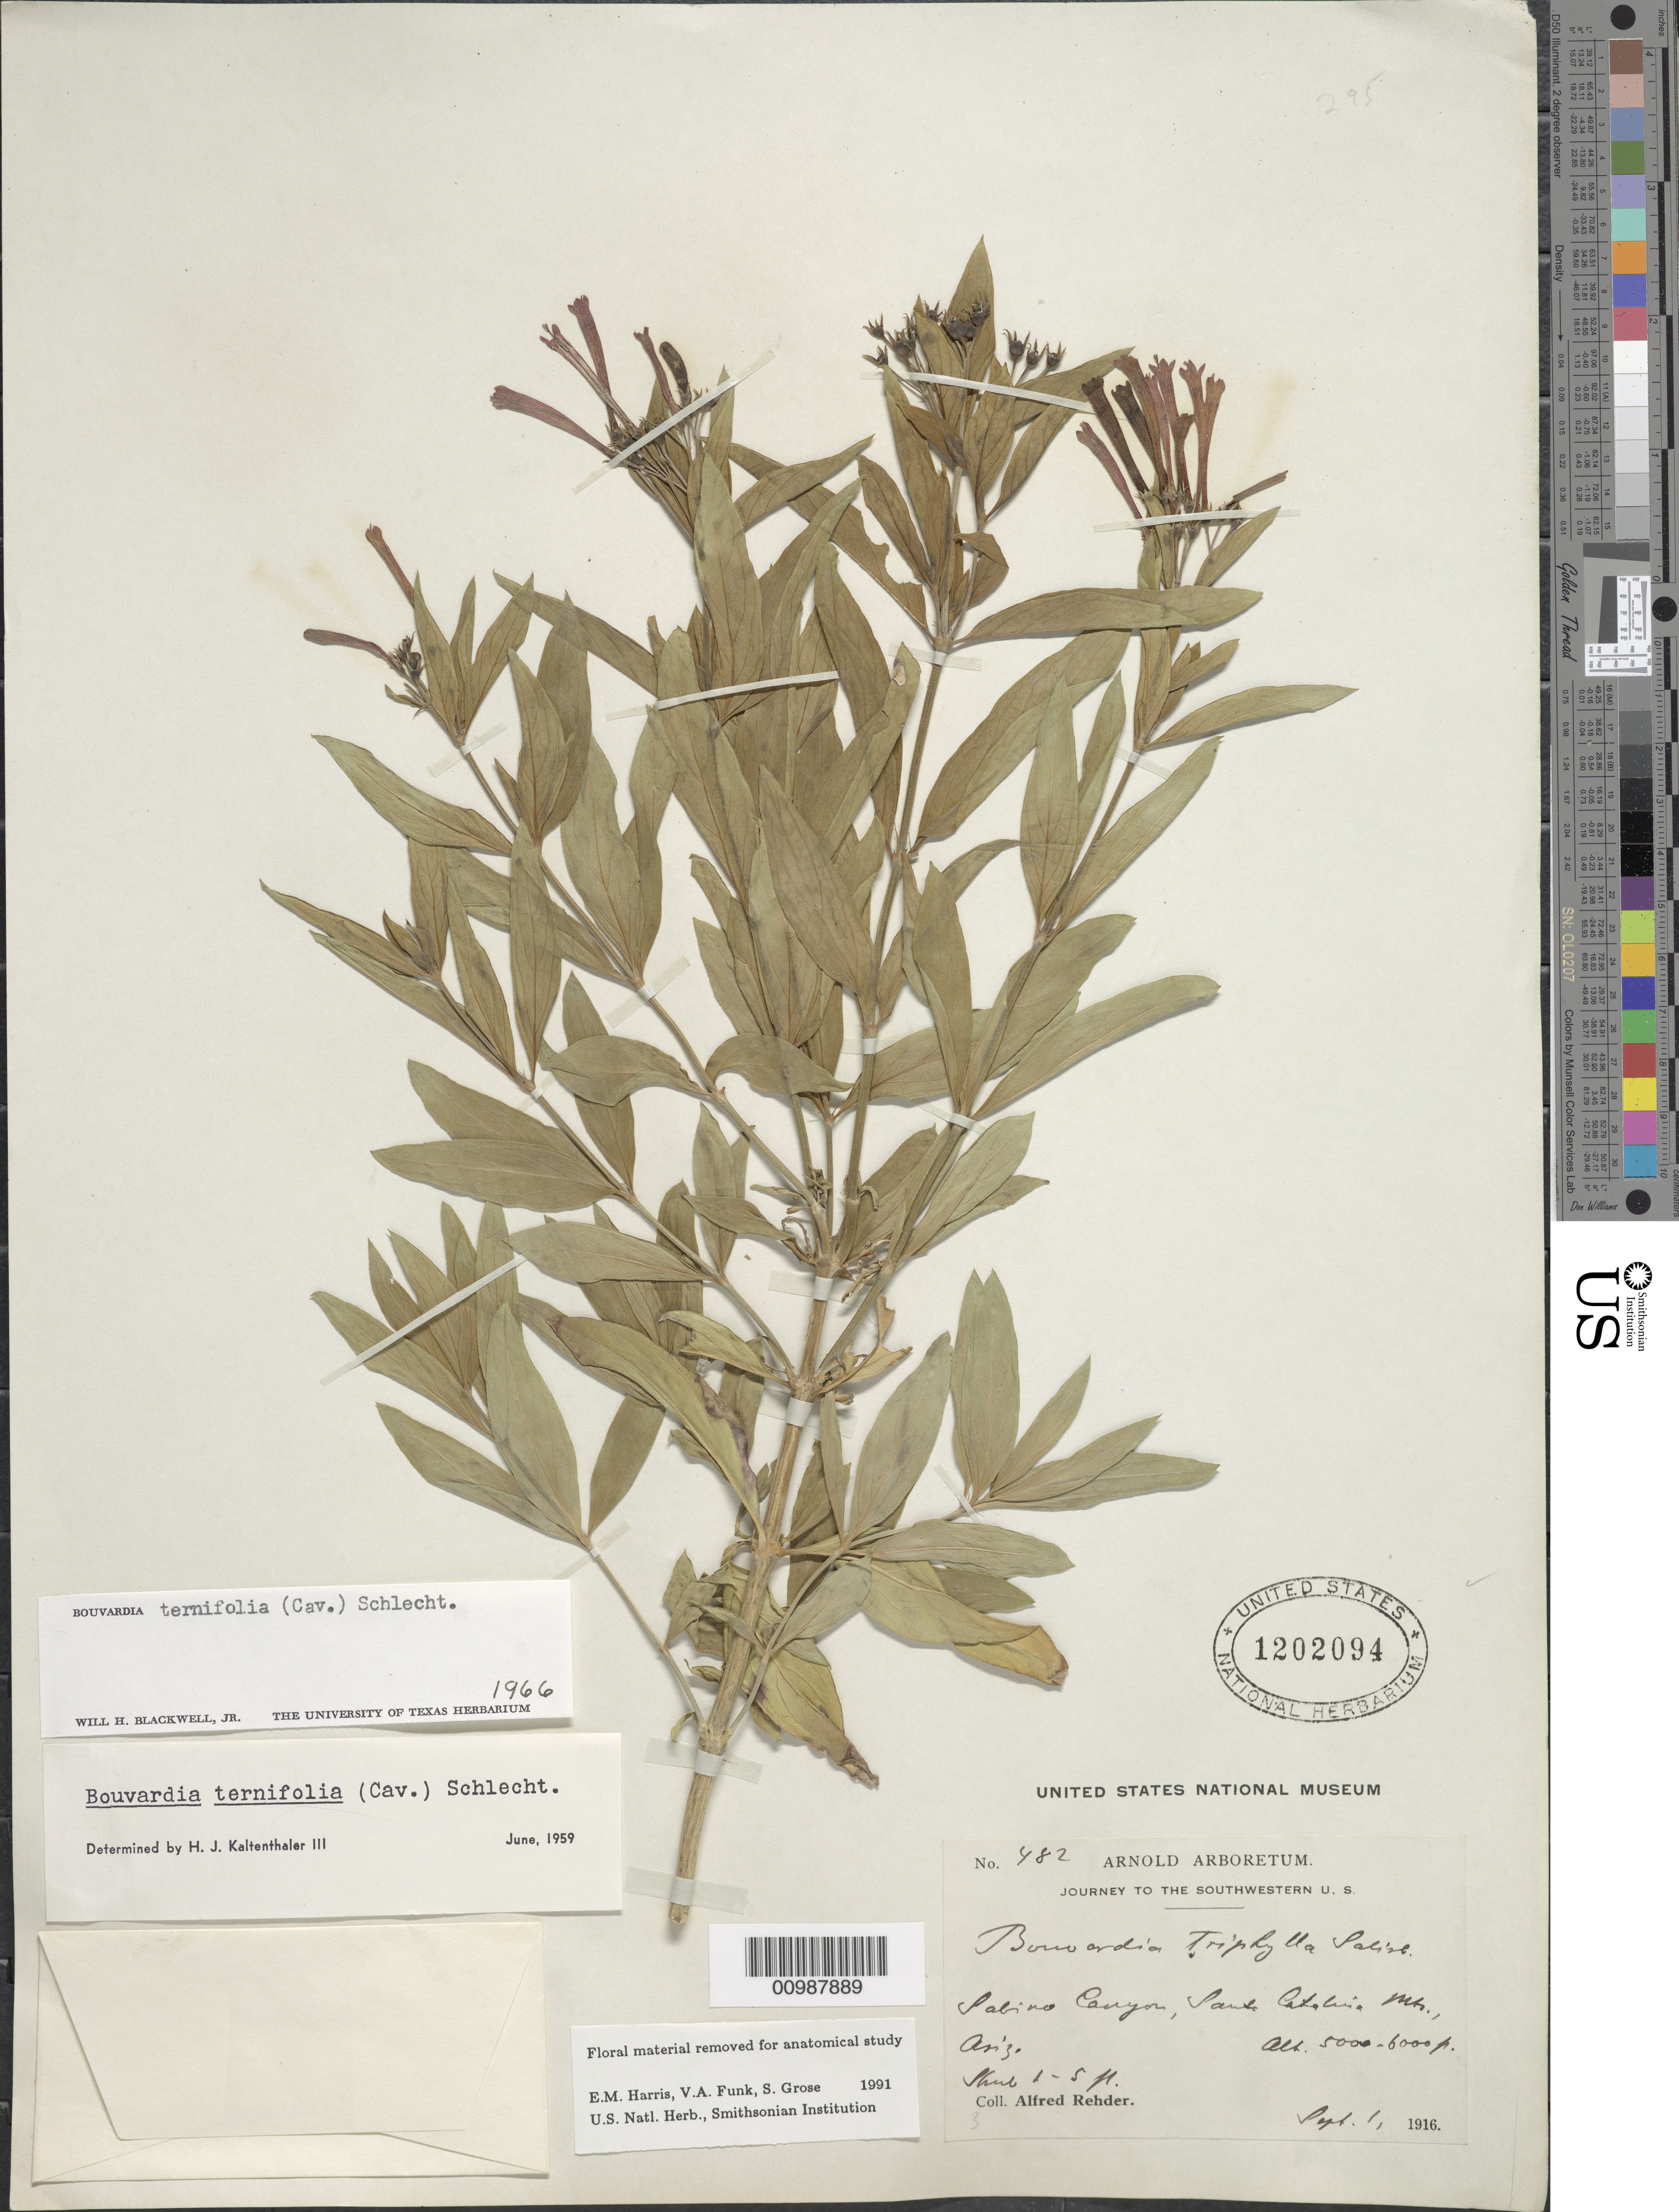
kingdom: Plantae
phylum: Tracheophyta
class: Magnoliopsida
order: Gentianales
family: Rubiaceae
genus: Bouvardia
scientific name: Bouvardia ternifolia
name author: (Cav.) Schltdl.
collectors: A. Rehder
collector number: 482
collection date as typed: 01 Sep 1916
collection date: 1916-09-01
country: United States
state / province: Arizona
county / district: Pima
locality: Sabino Canyon, Santa Catalina Mountains.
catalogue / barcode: US 1202094